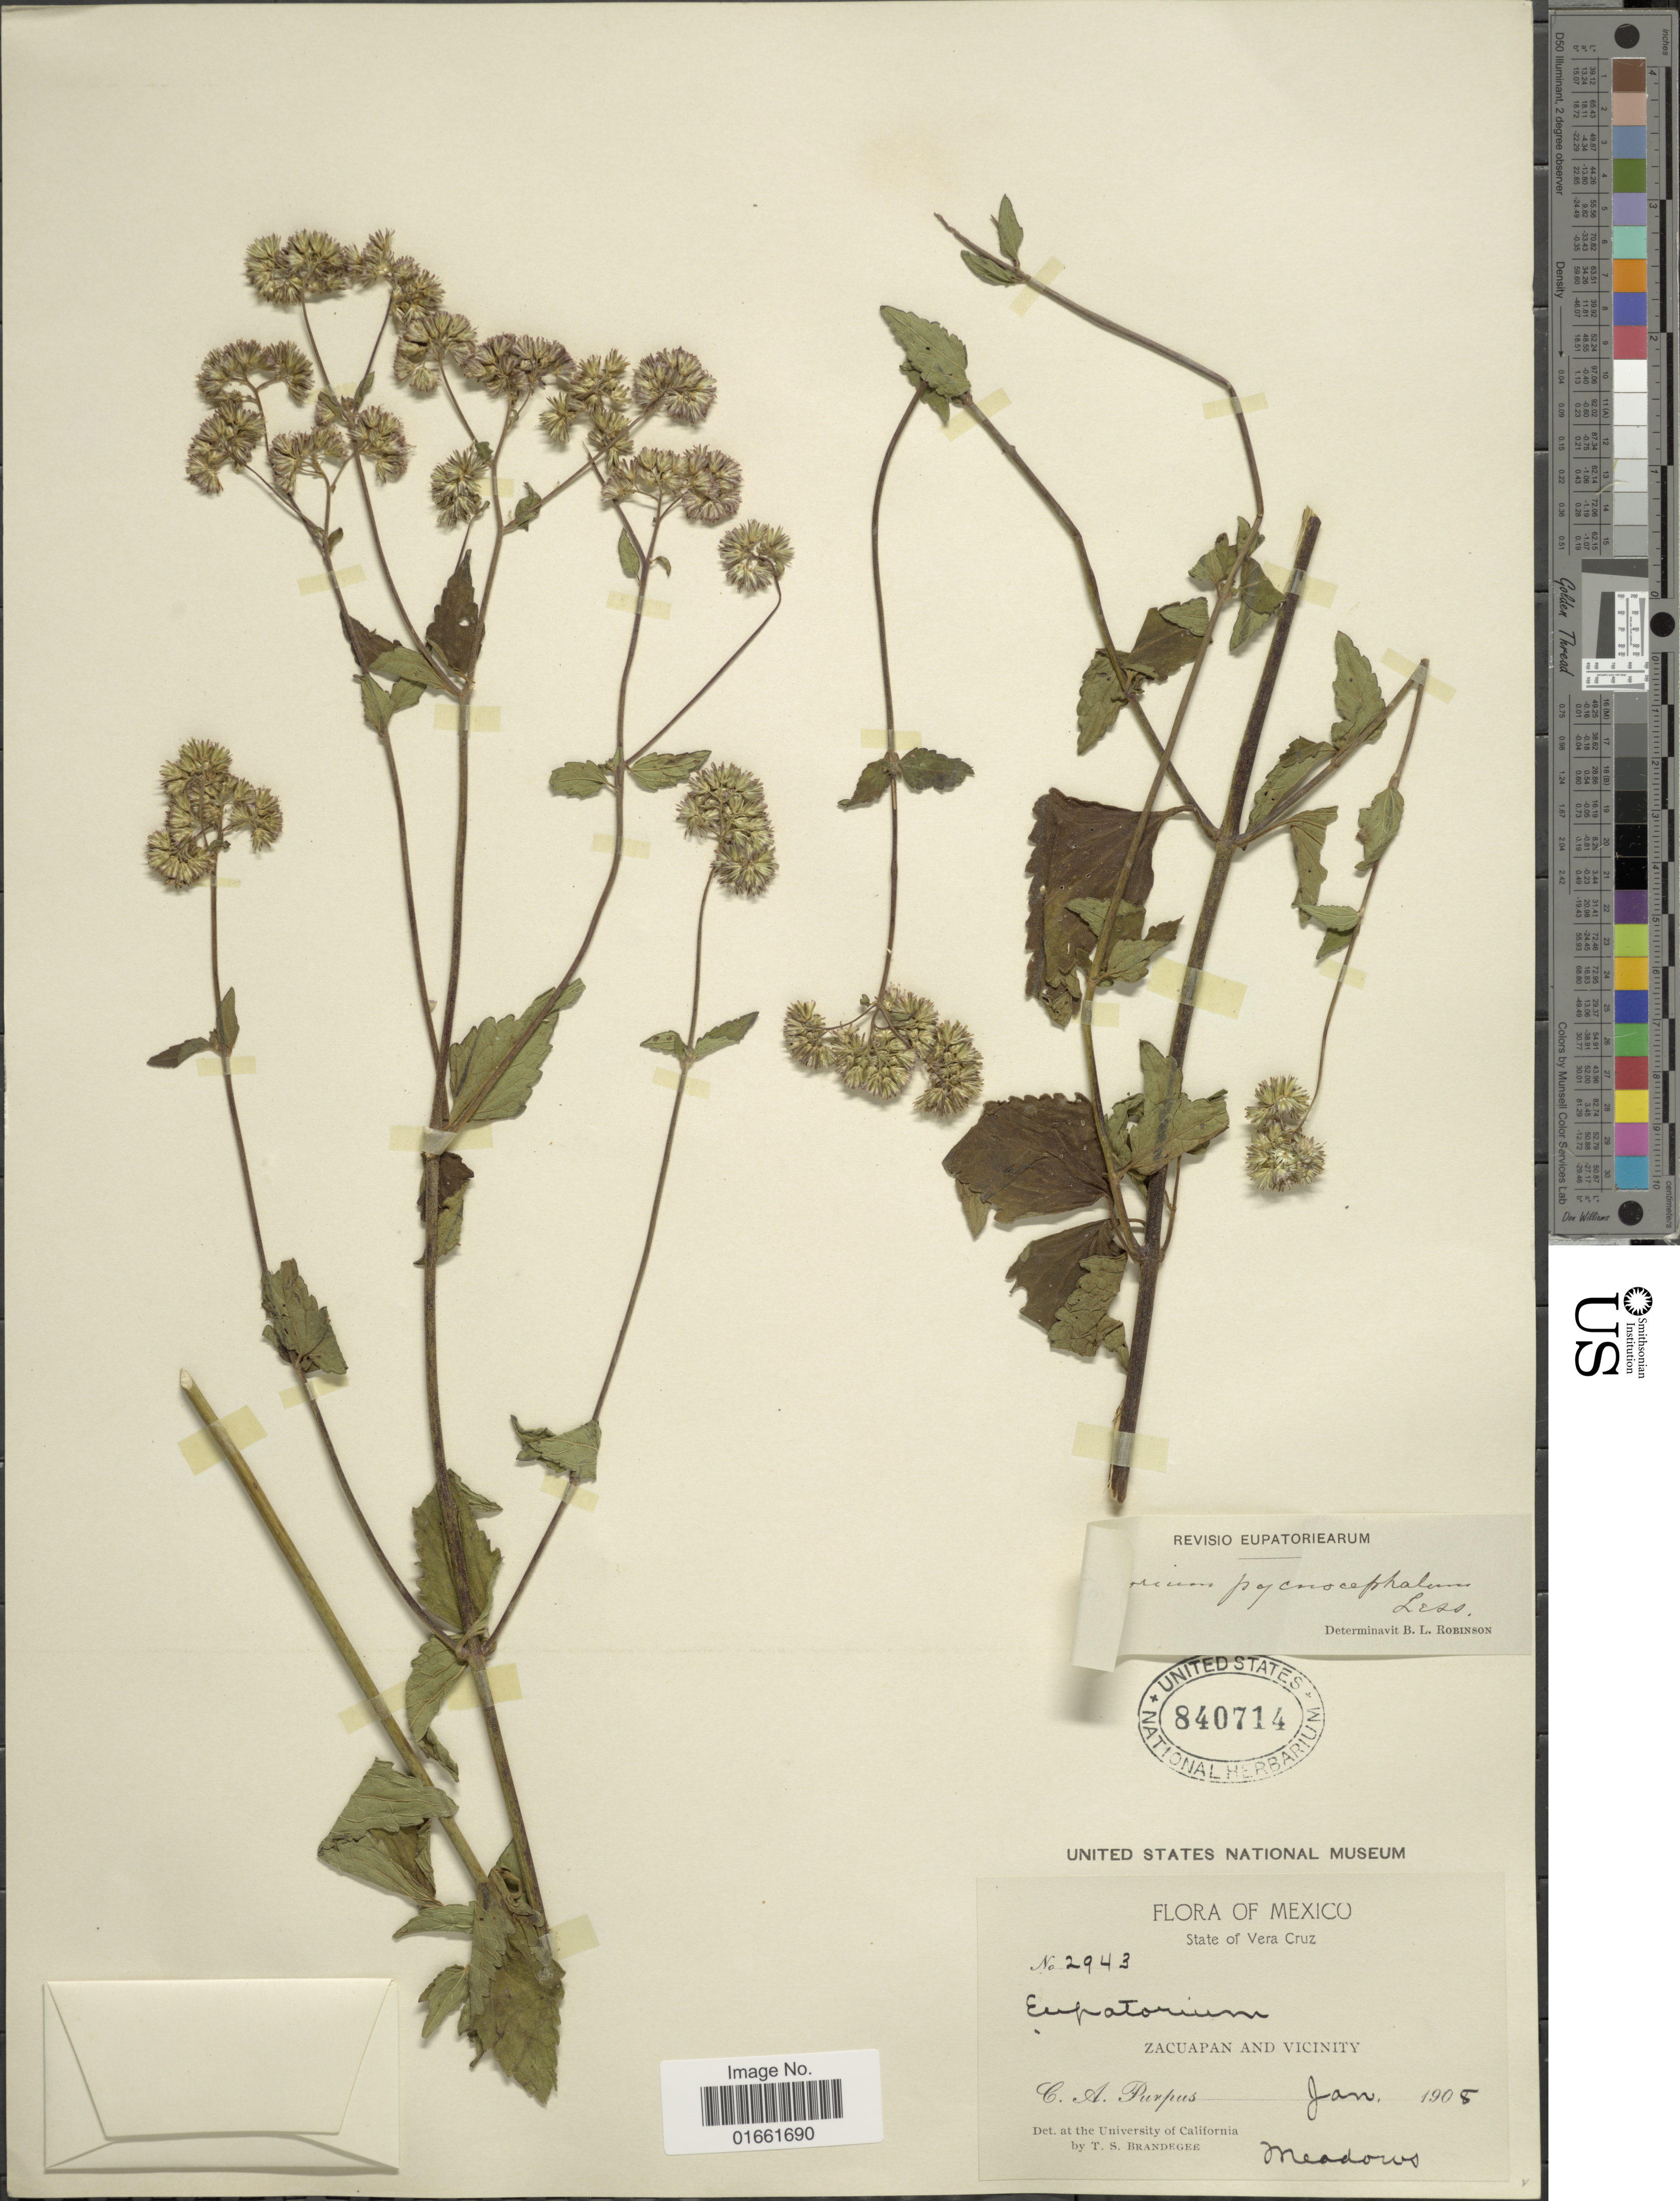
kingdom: Plantae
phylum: Tracheophyta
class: Magnoliopsida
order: Asterales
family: Asteraceae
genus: Fleischmannia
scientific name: Fleischmannia pratensis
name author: (Klatt) R.M. King & H. Rob.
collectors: C. A. Purpus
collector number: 2943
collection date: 1905-01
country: Mexico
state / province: Veracruz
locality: State of Vera Cruz, Zacuapan and Vicinity.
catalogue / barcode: US 840714